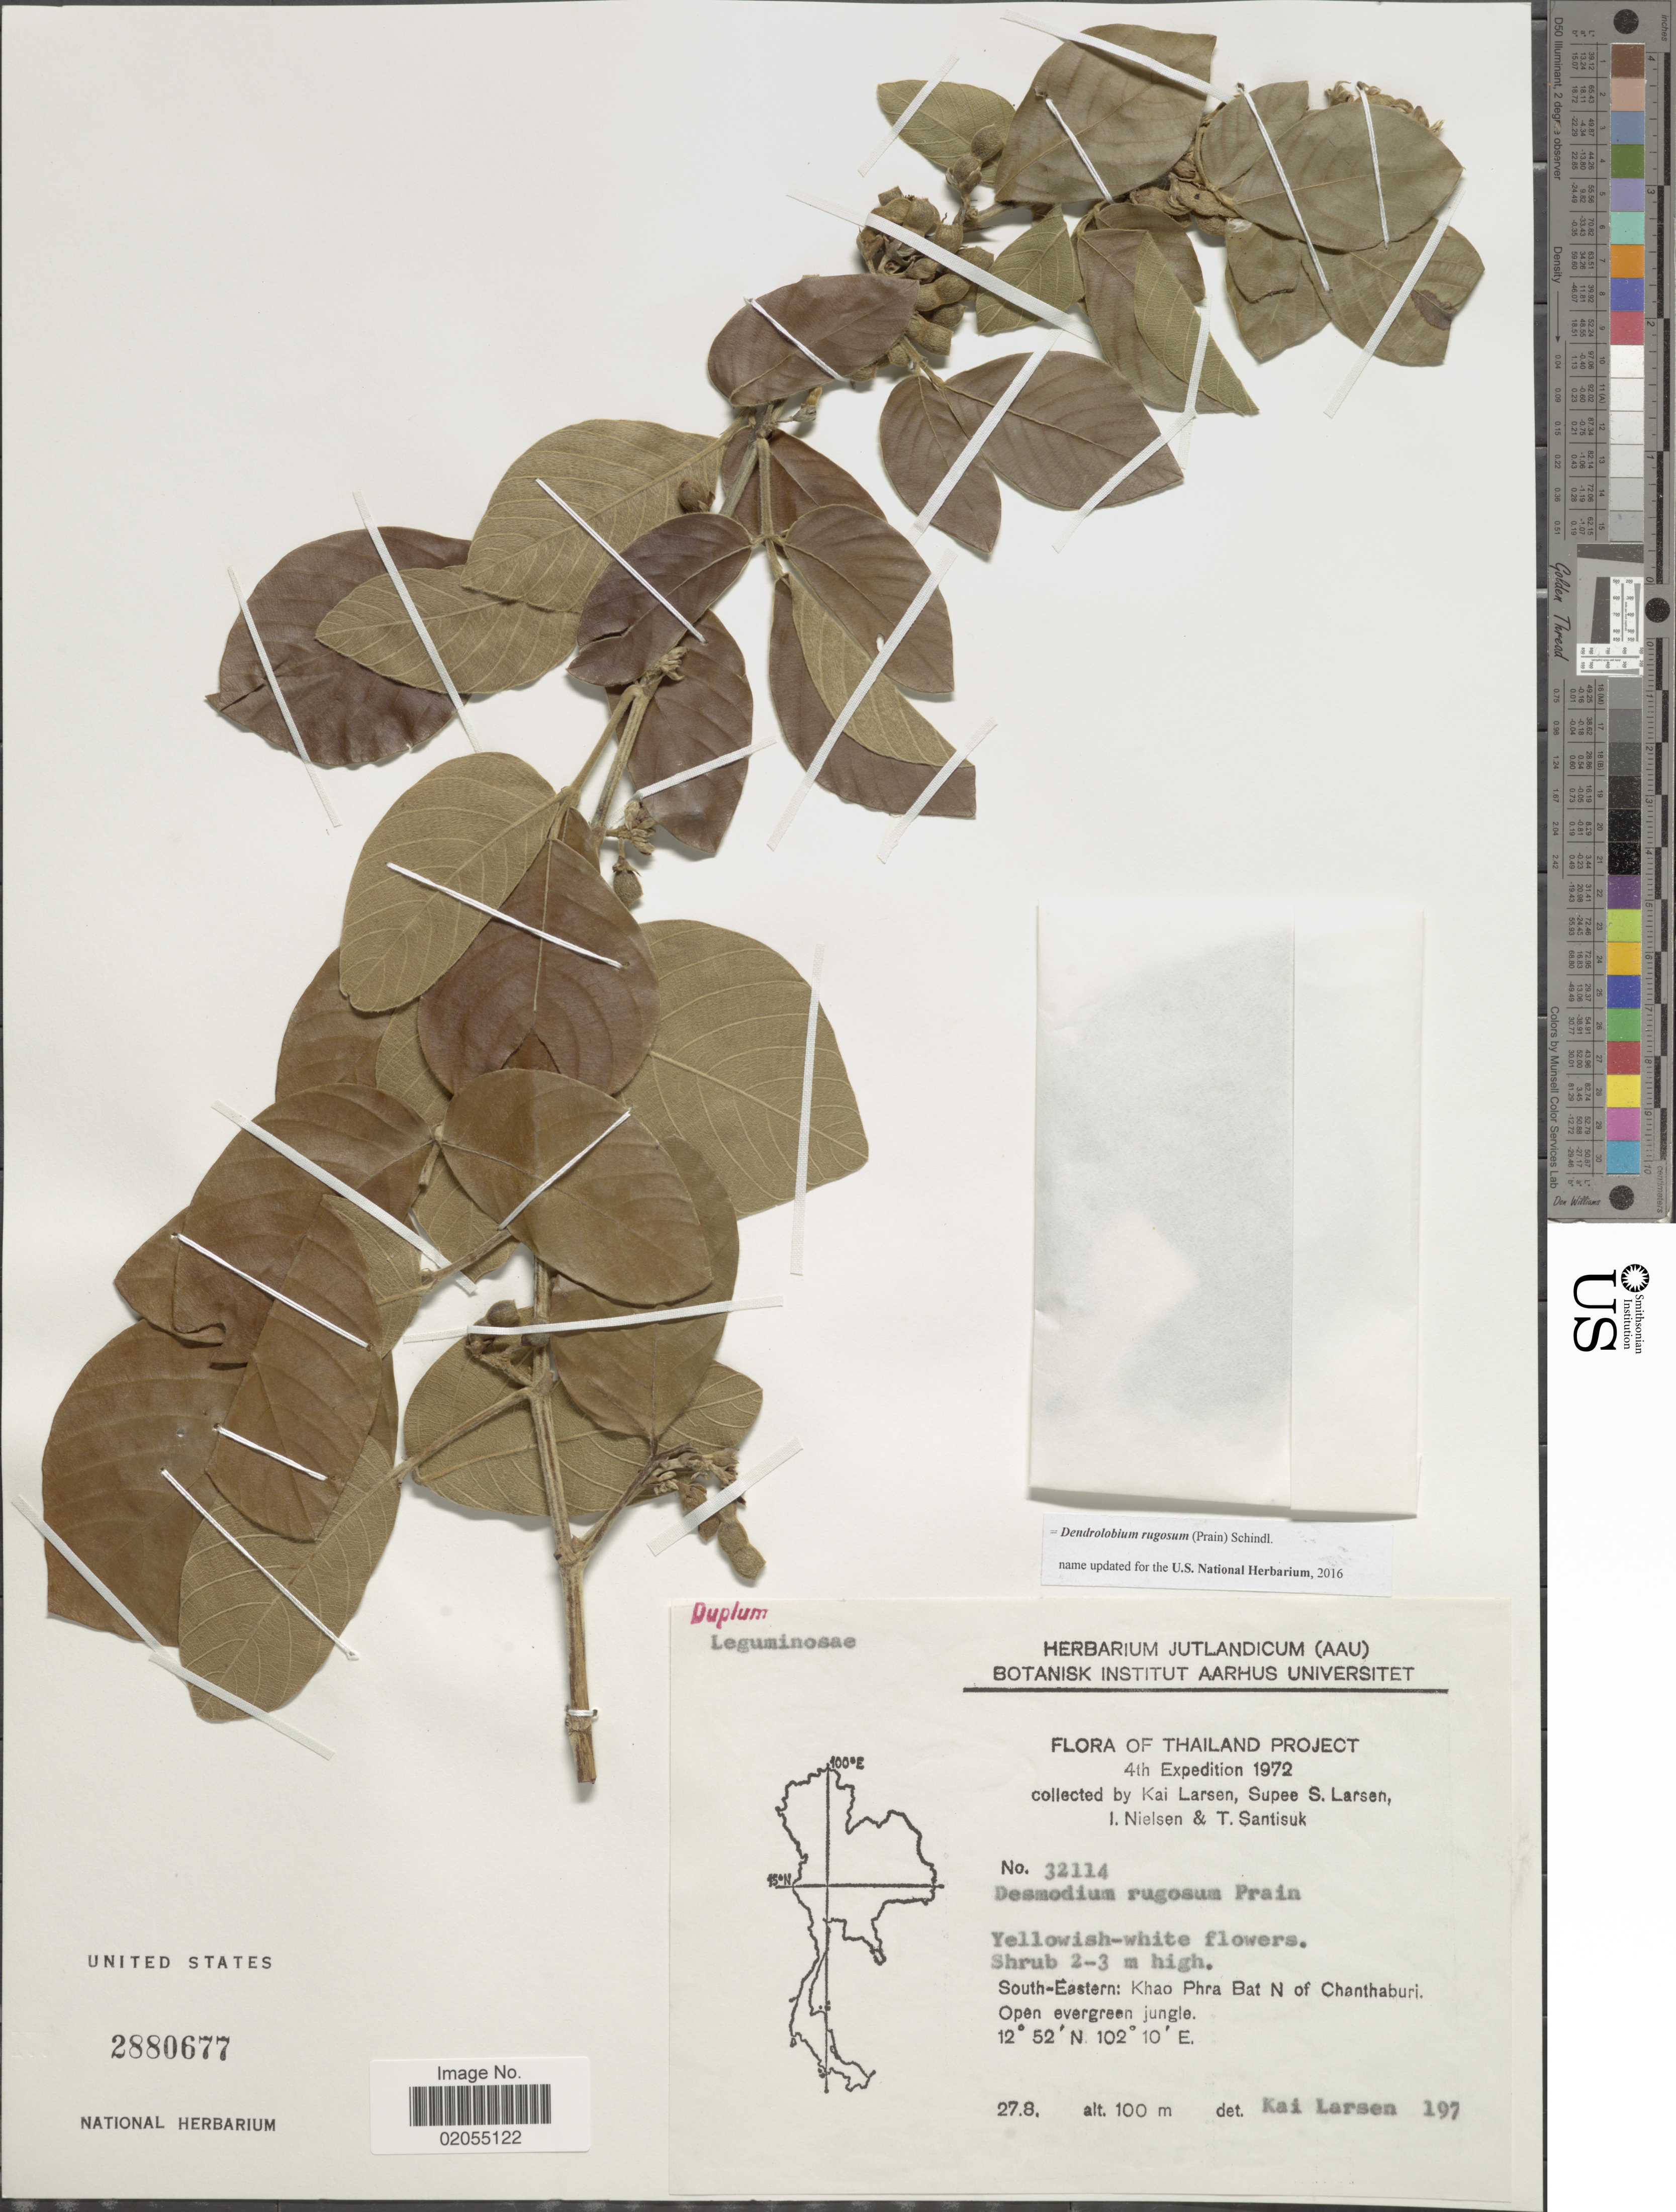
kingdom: Plantae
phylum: Tracheophyta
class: Magnoliopsida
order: Fabales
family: Fabaceae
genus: Dendrolobium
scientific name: Dendrolobium rugosum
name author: (Prain) Schindl.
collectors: K. Larsen, S. Larsen, I. Nielsen & T. Santisuk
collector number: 32114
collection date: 1972-08-27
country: Thailand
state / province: Chanthaburi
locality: South-Eastern: Khao Phra Bat N of Chanthaburi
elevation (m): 100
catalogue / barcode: US 2880677